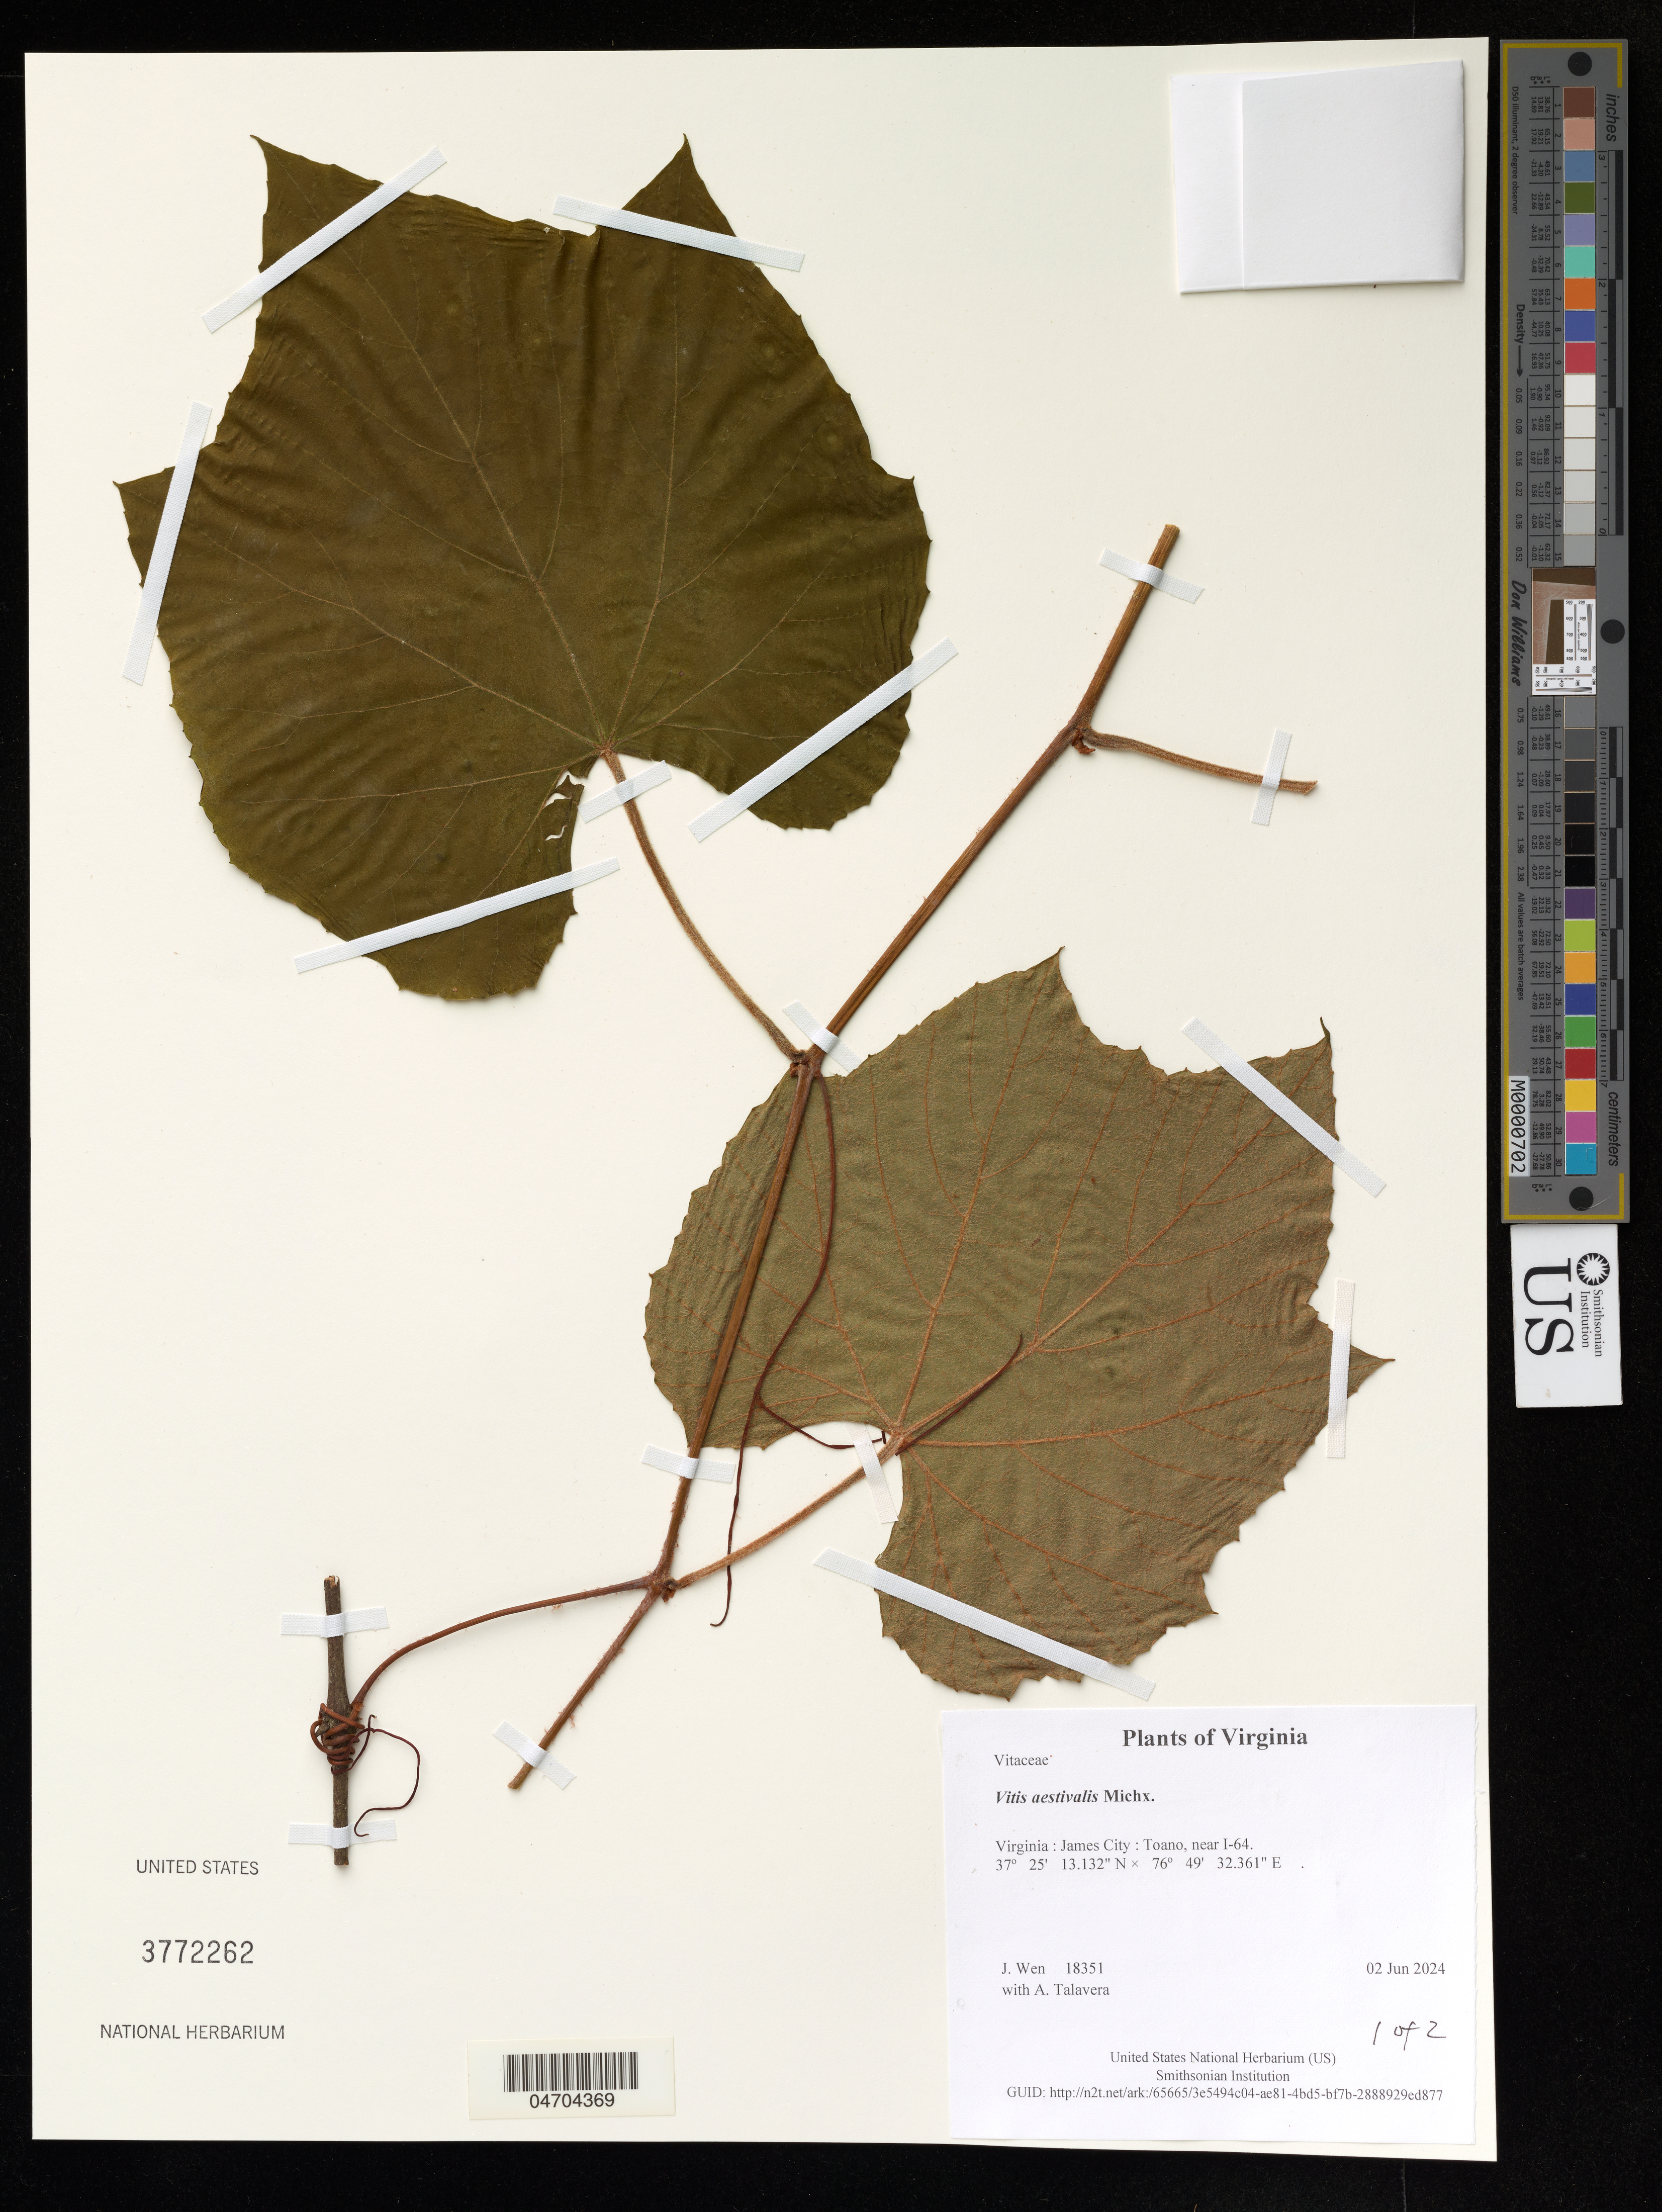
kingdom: Plantae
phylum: Tracheophyta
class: Magnoliopsida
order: Vitales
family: Vitaceae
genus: Vitis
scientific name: Vitis aestivalis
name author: Michx.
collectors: J. Wen & A. Talavera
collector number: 18351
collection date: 2024-06-02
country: United States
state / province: Virginia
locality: James City: Toano, near I-64.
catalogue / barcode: US 3772262